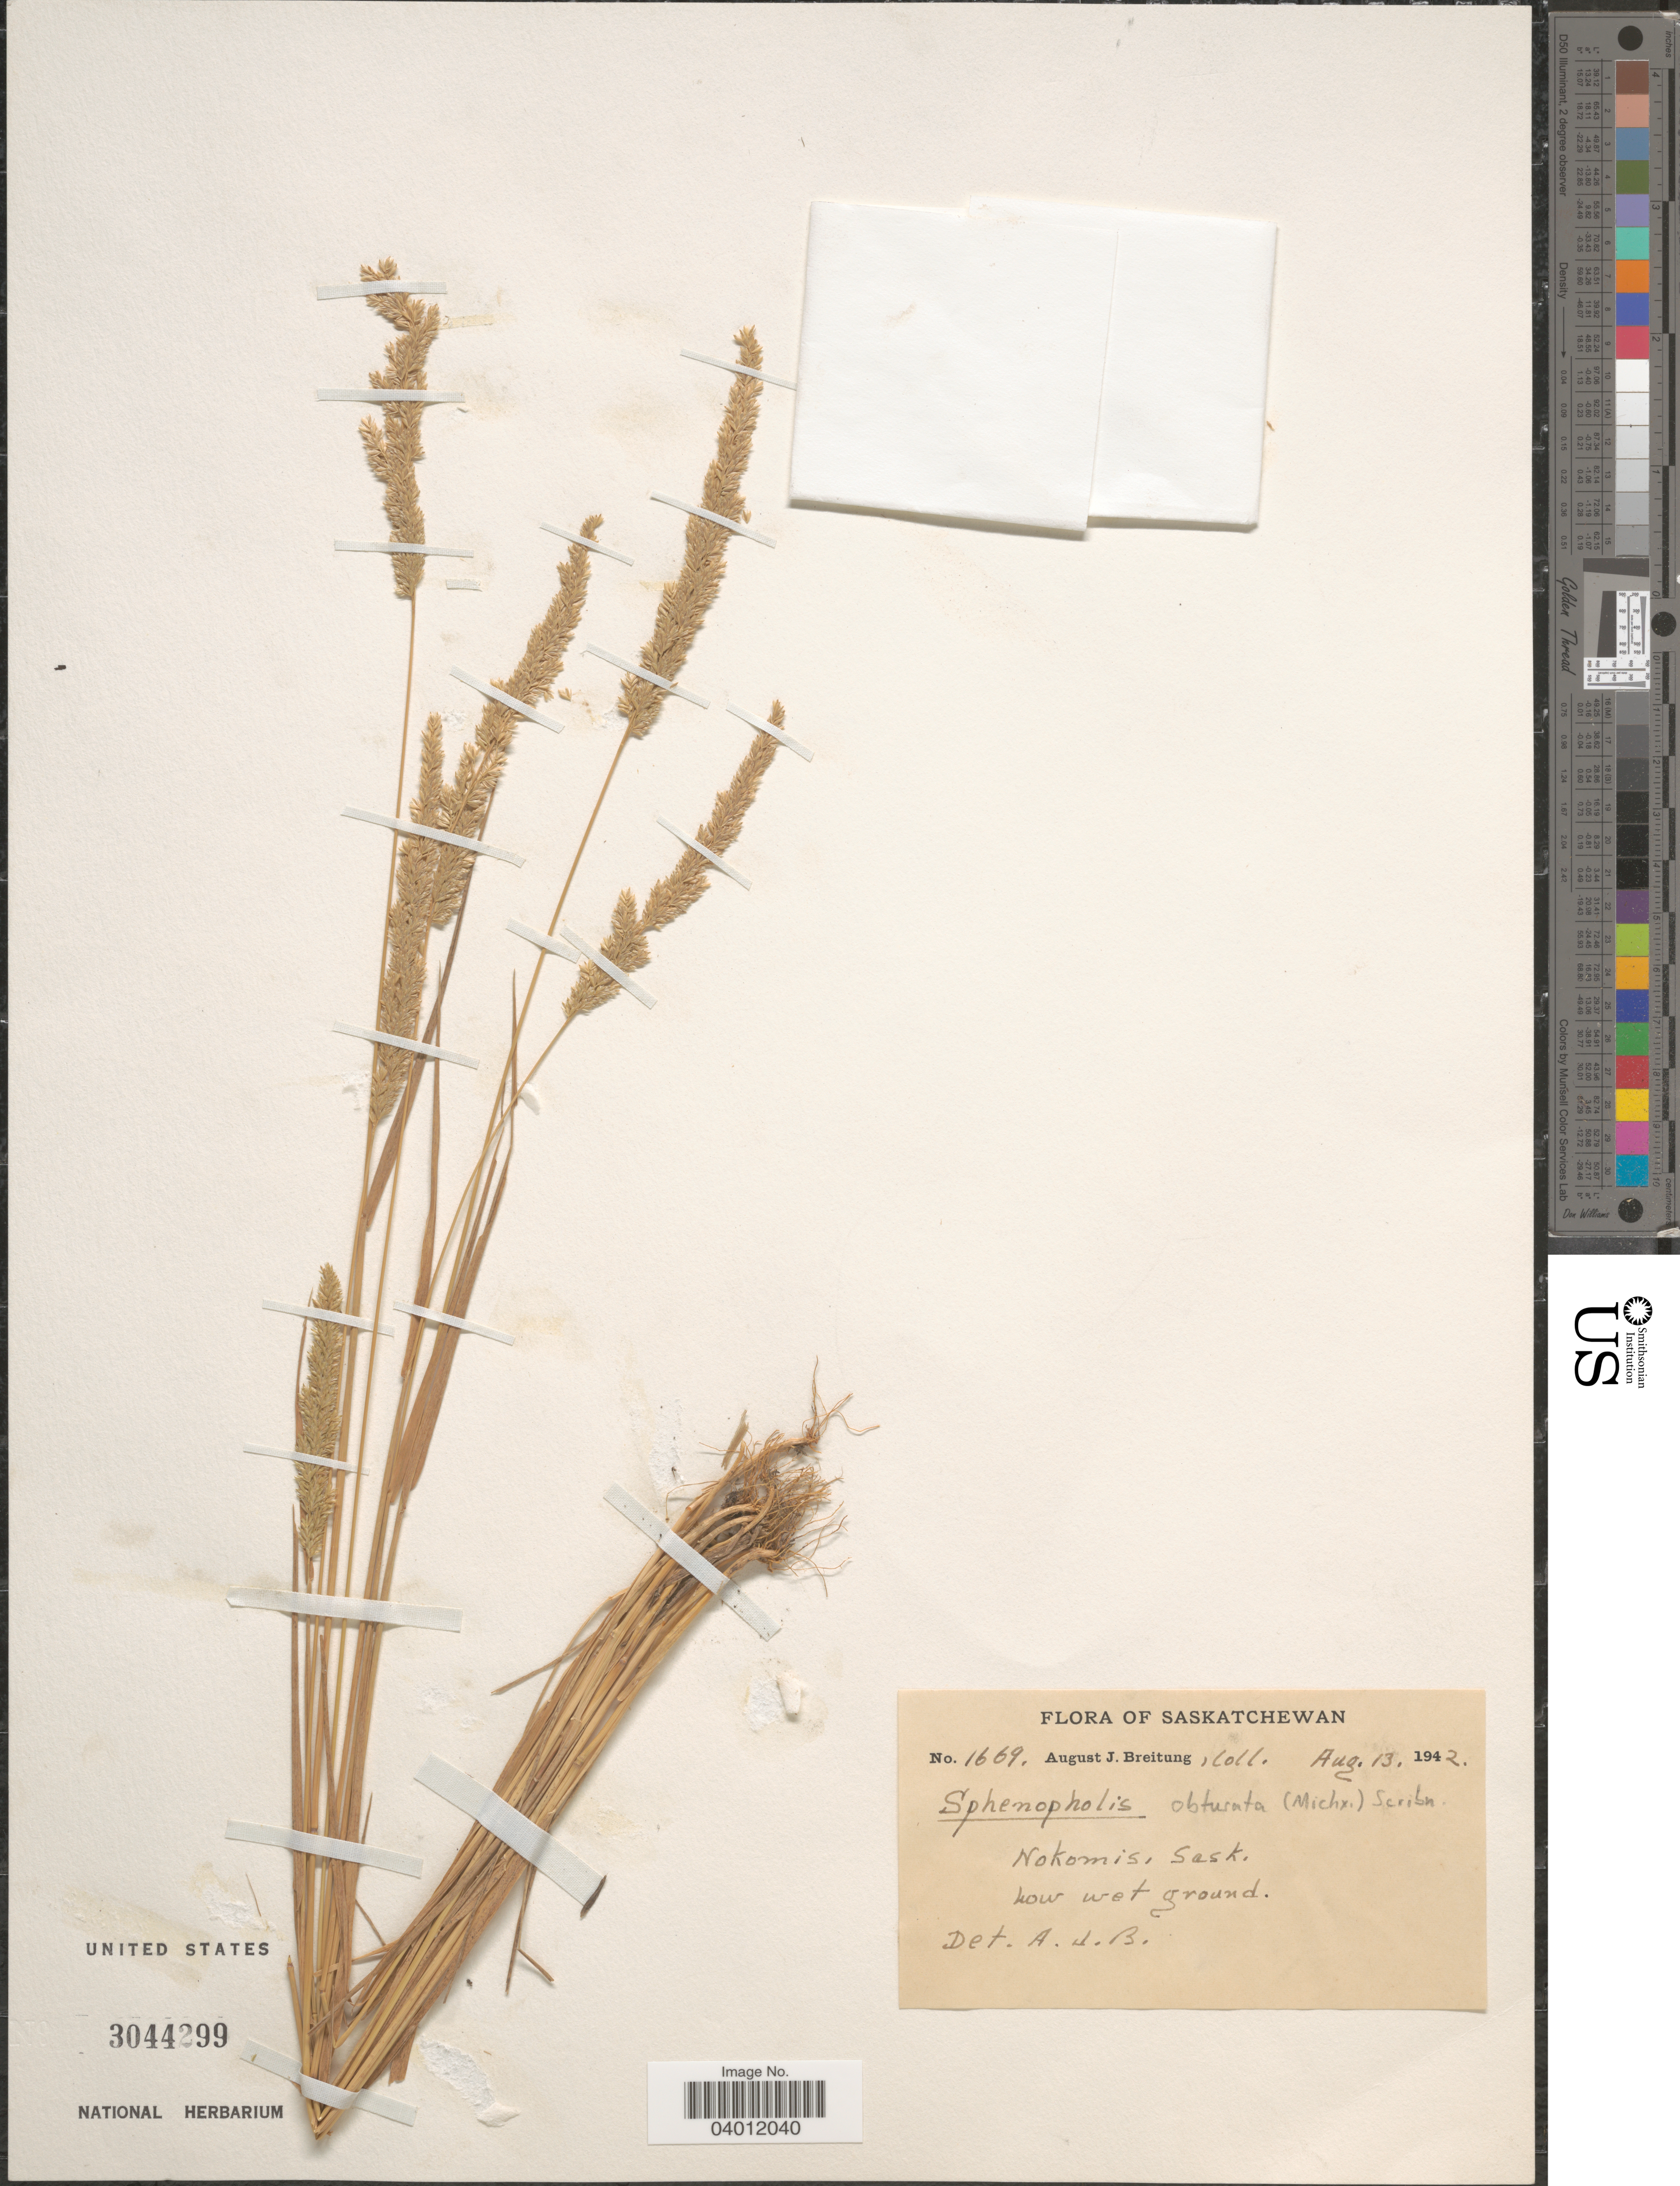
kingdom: Plantae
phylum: Tracheophyta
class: Liliopsida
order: Poales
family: Poaceae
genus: Sphenopholis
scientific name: Sphenopholis sp.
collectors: A. Breitung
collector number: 1669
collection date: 1942-08-13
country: Canada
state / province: Saskatchewan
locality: Nokomis.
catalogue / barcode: US 3044299